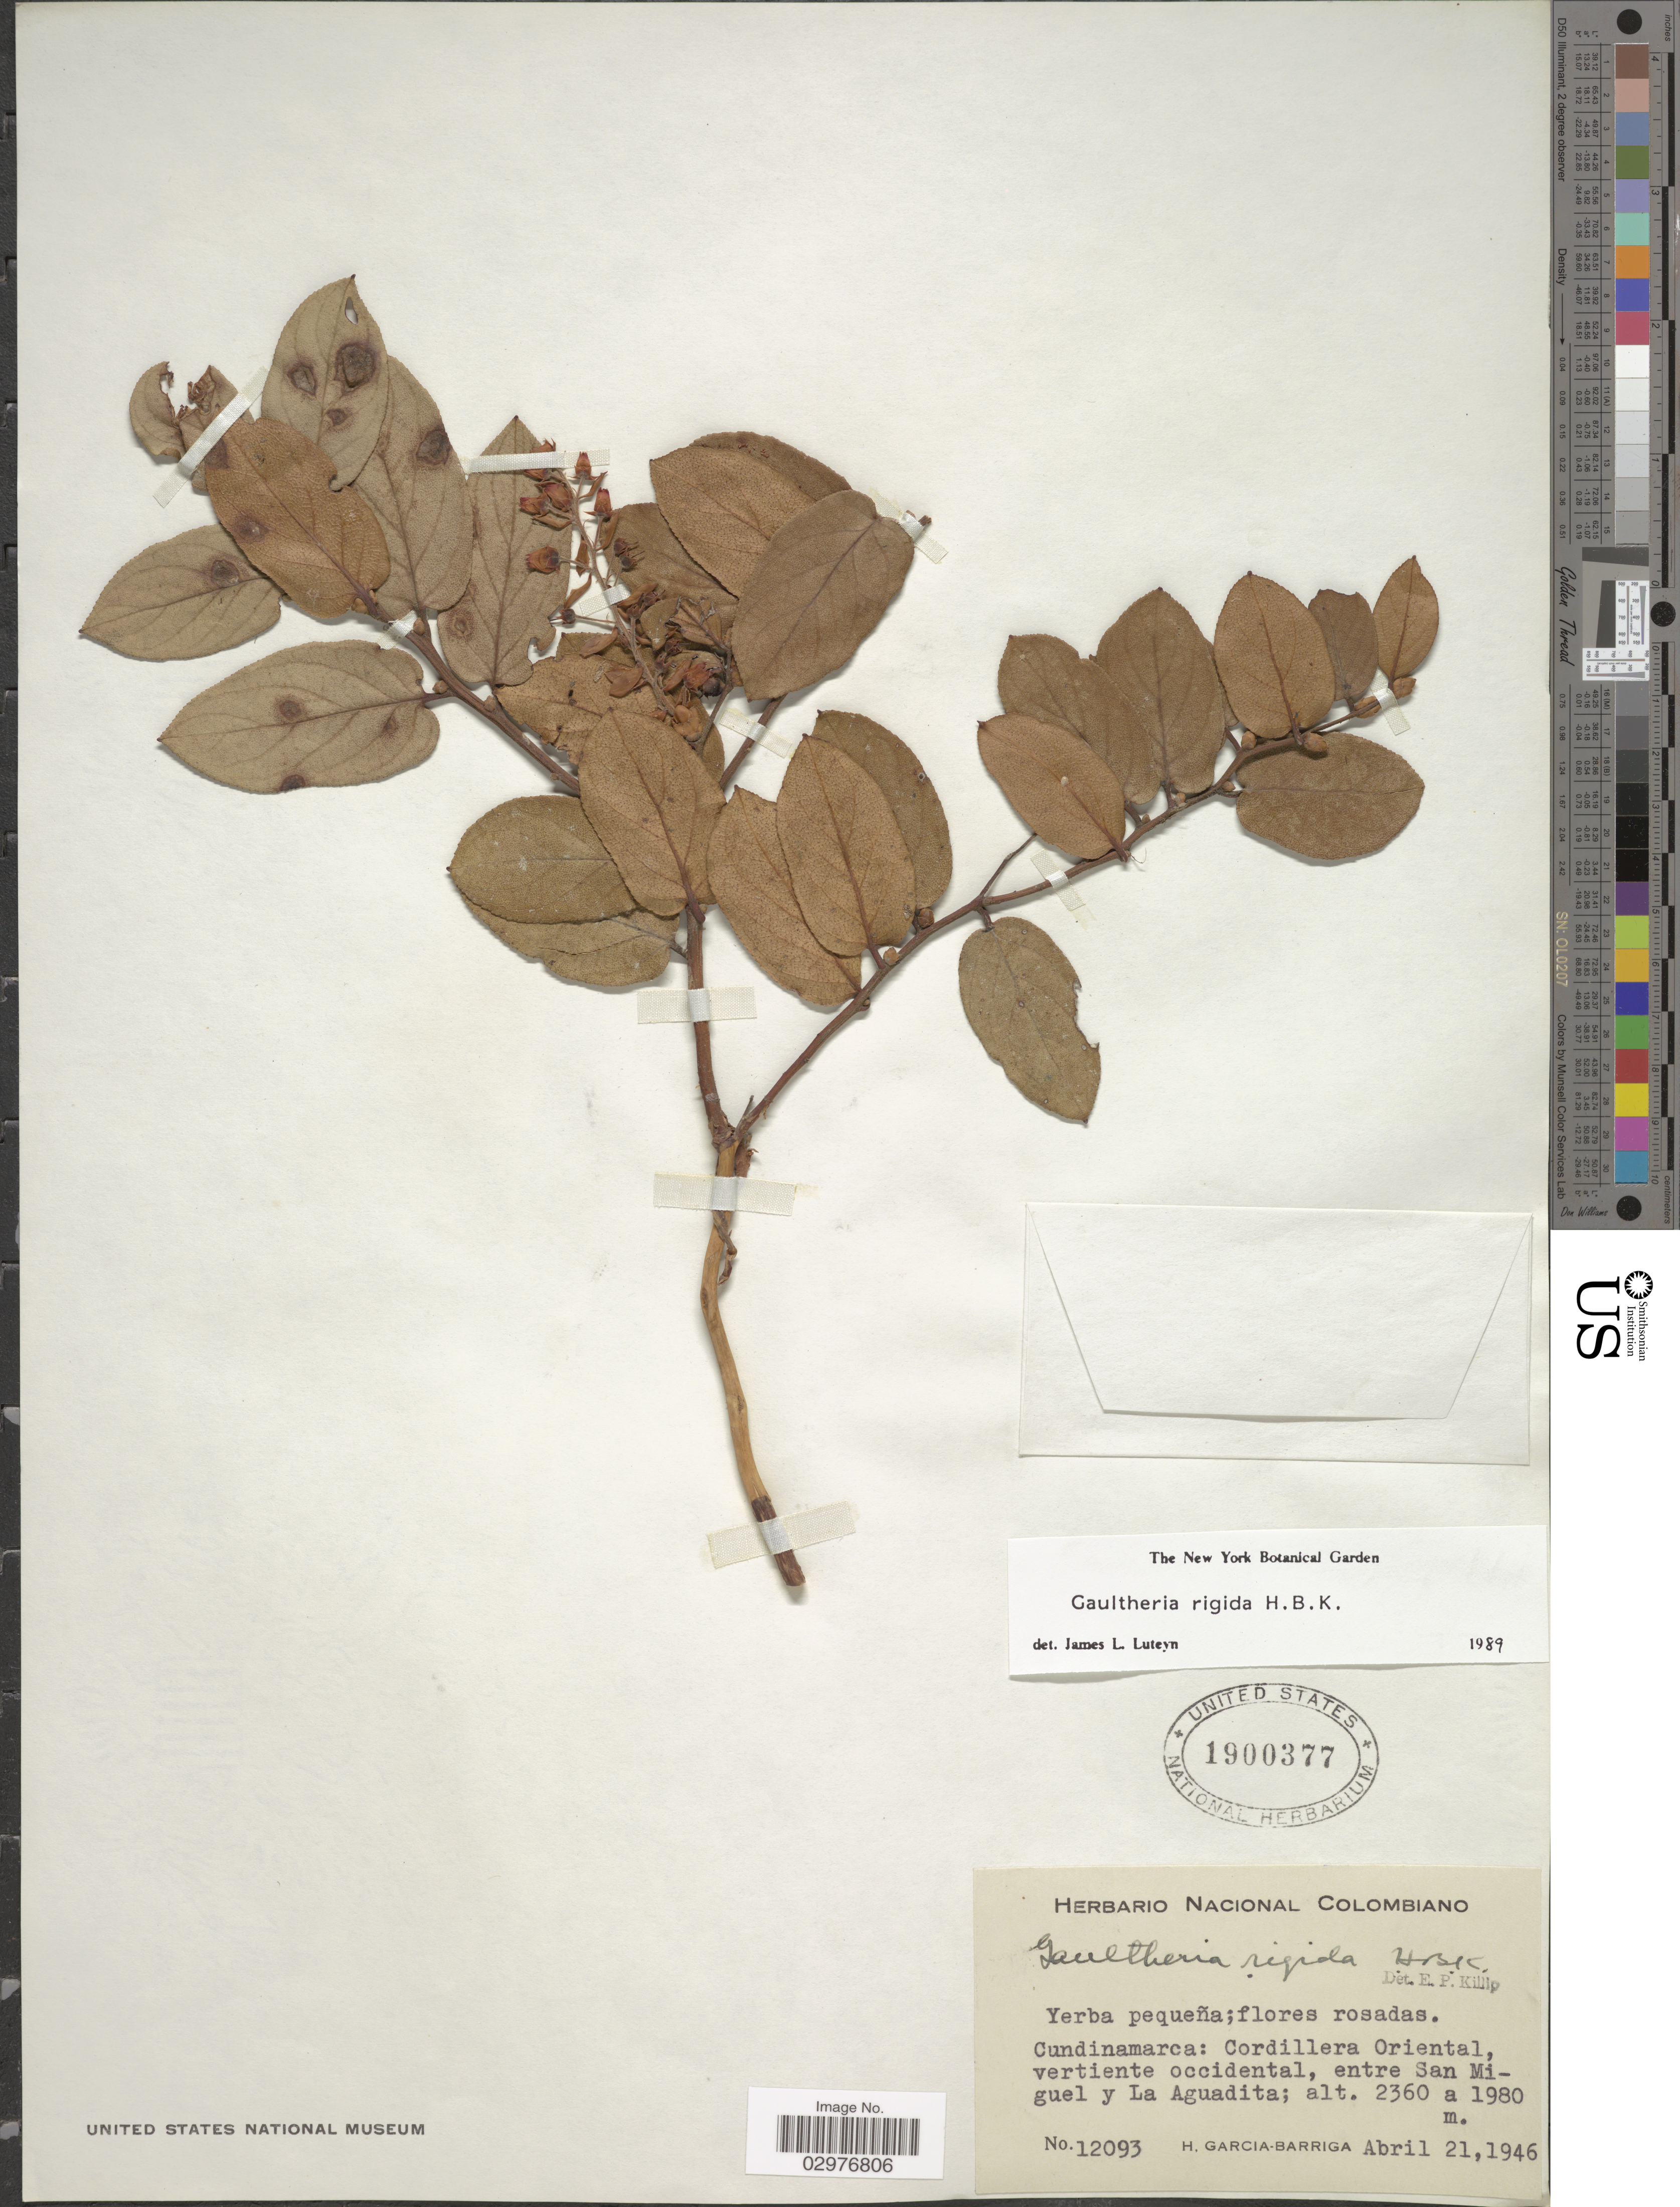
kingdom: Plantae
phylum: Tracheophyta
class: Magnoliopsida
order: Ericales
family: Ericaceae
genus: Gaultheria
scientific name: Gaultheria rigida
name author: Kunth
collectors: H. García Barriga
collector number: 12093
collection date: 1946-04-21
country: Colombia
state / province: Cundinamarca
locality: Cordillera Oriental, vertiente occidental, entre San Miguel y La Aguadita.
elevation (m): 1980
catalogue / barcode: US 1900377